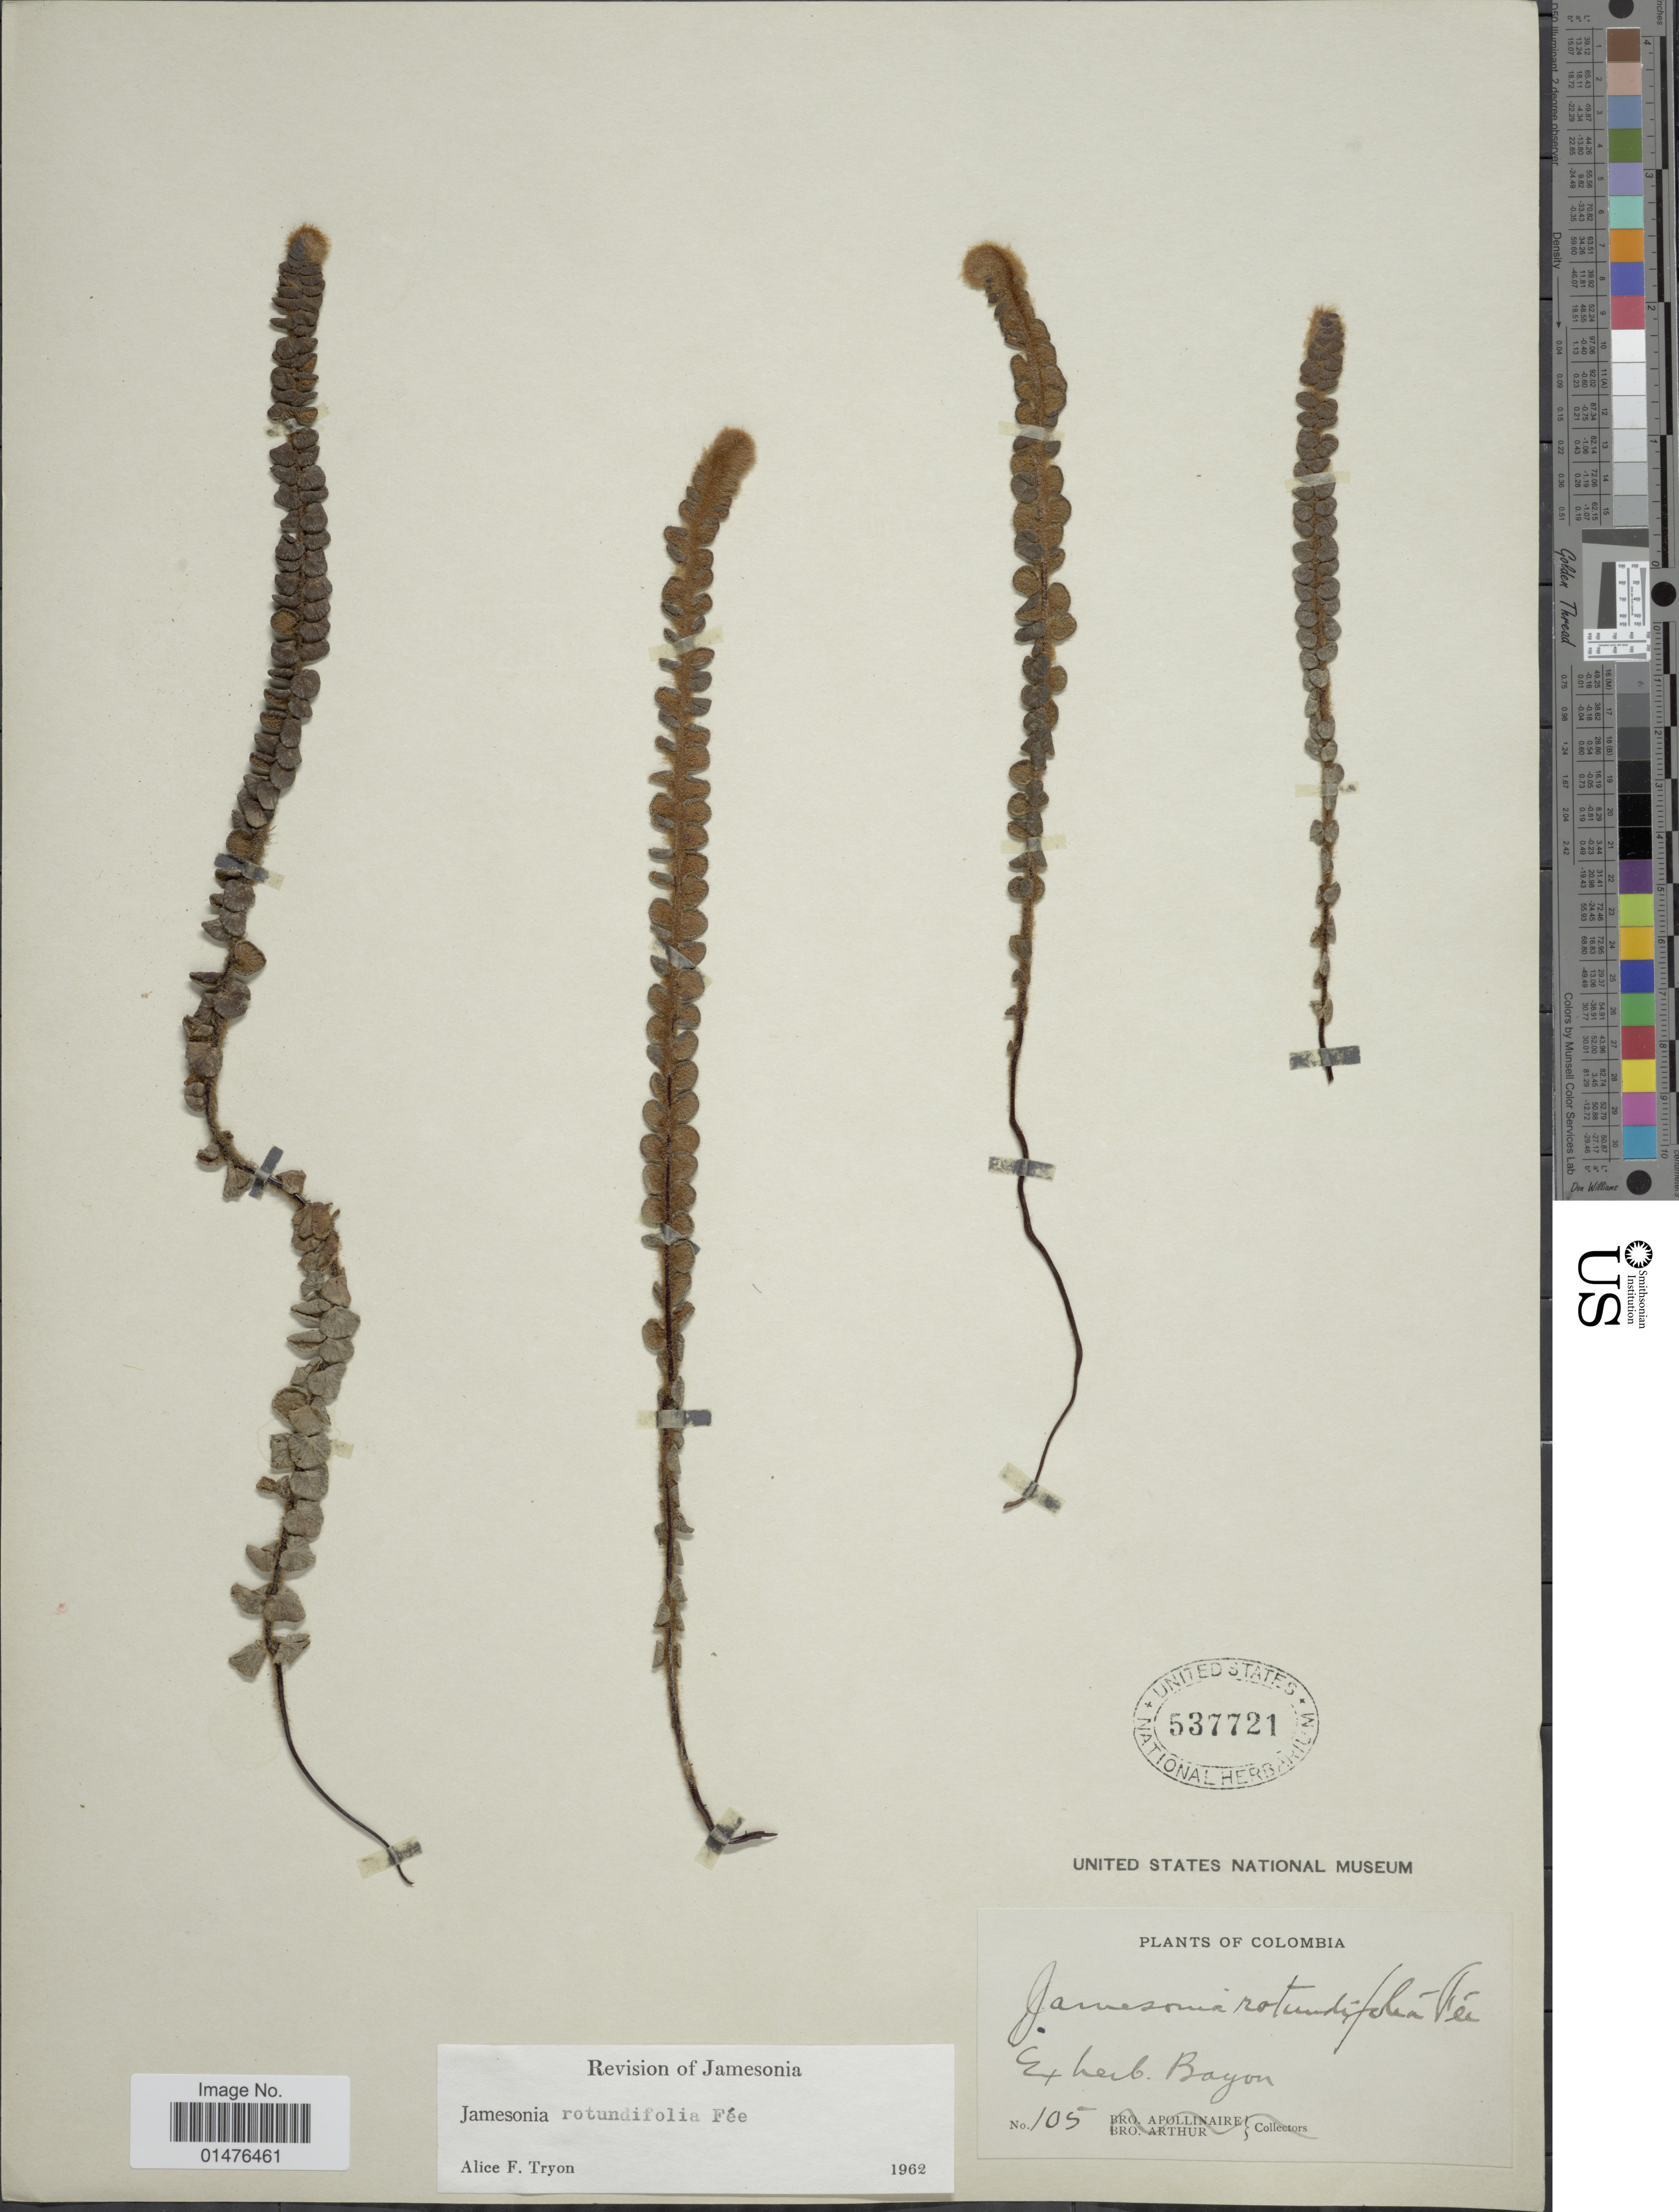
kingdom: Plantae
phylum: Tracheophyta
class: Polypodiopsida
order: Polypodiales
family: Pteridaceae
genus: Jamesonia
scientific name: Jamesonia rotundifolia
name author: Fée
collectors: E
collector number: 105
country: Colombia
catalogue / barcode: US 537721